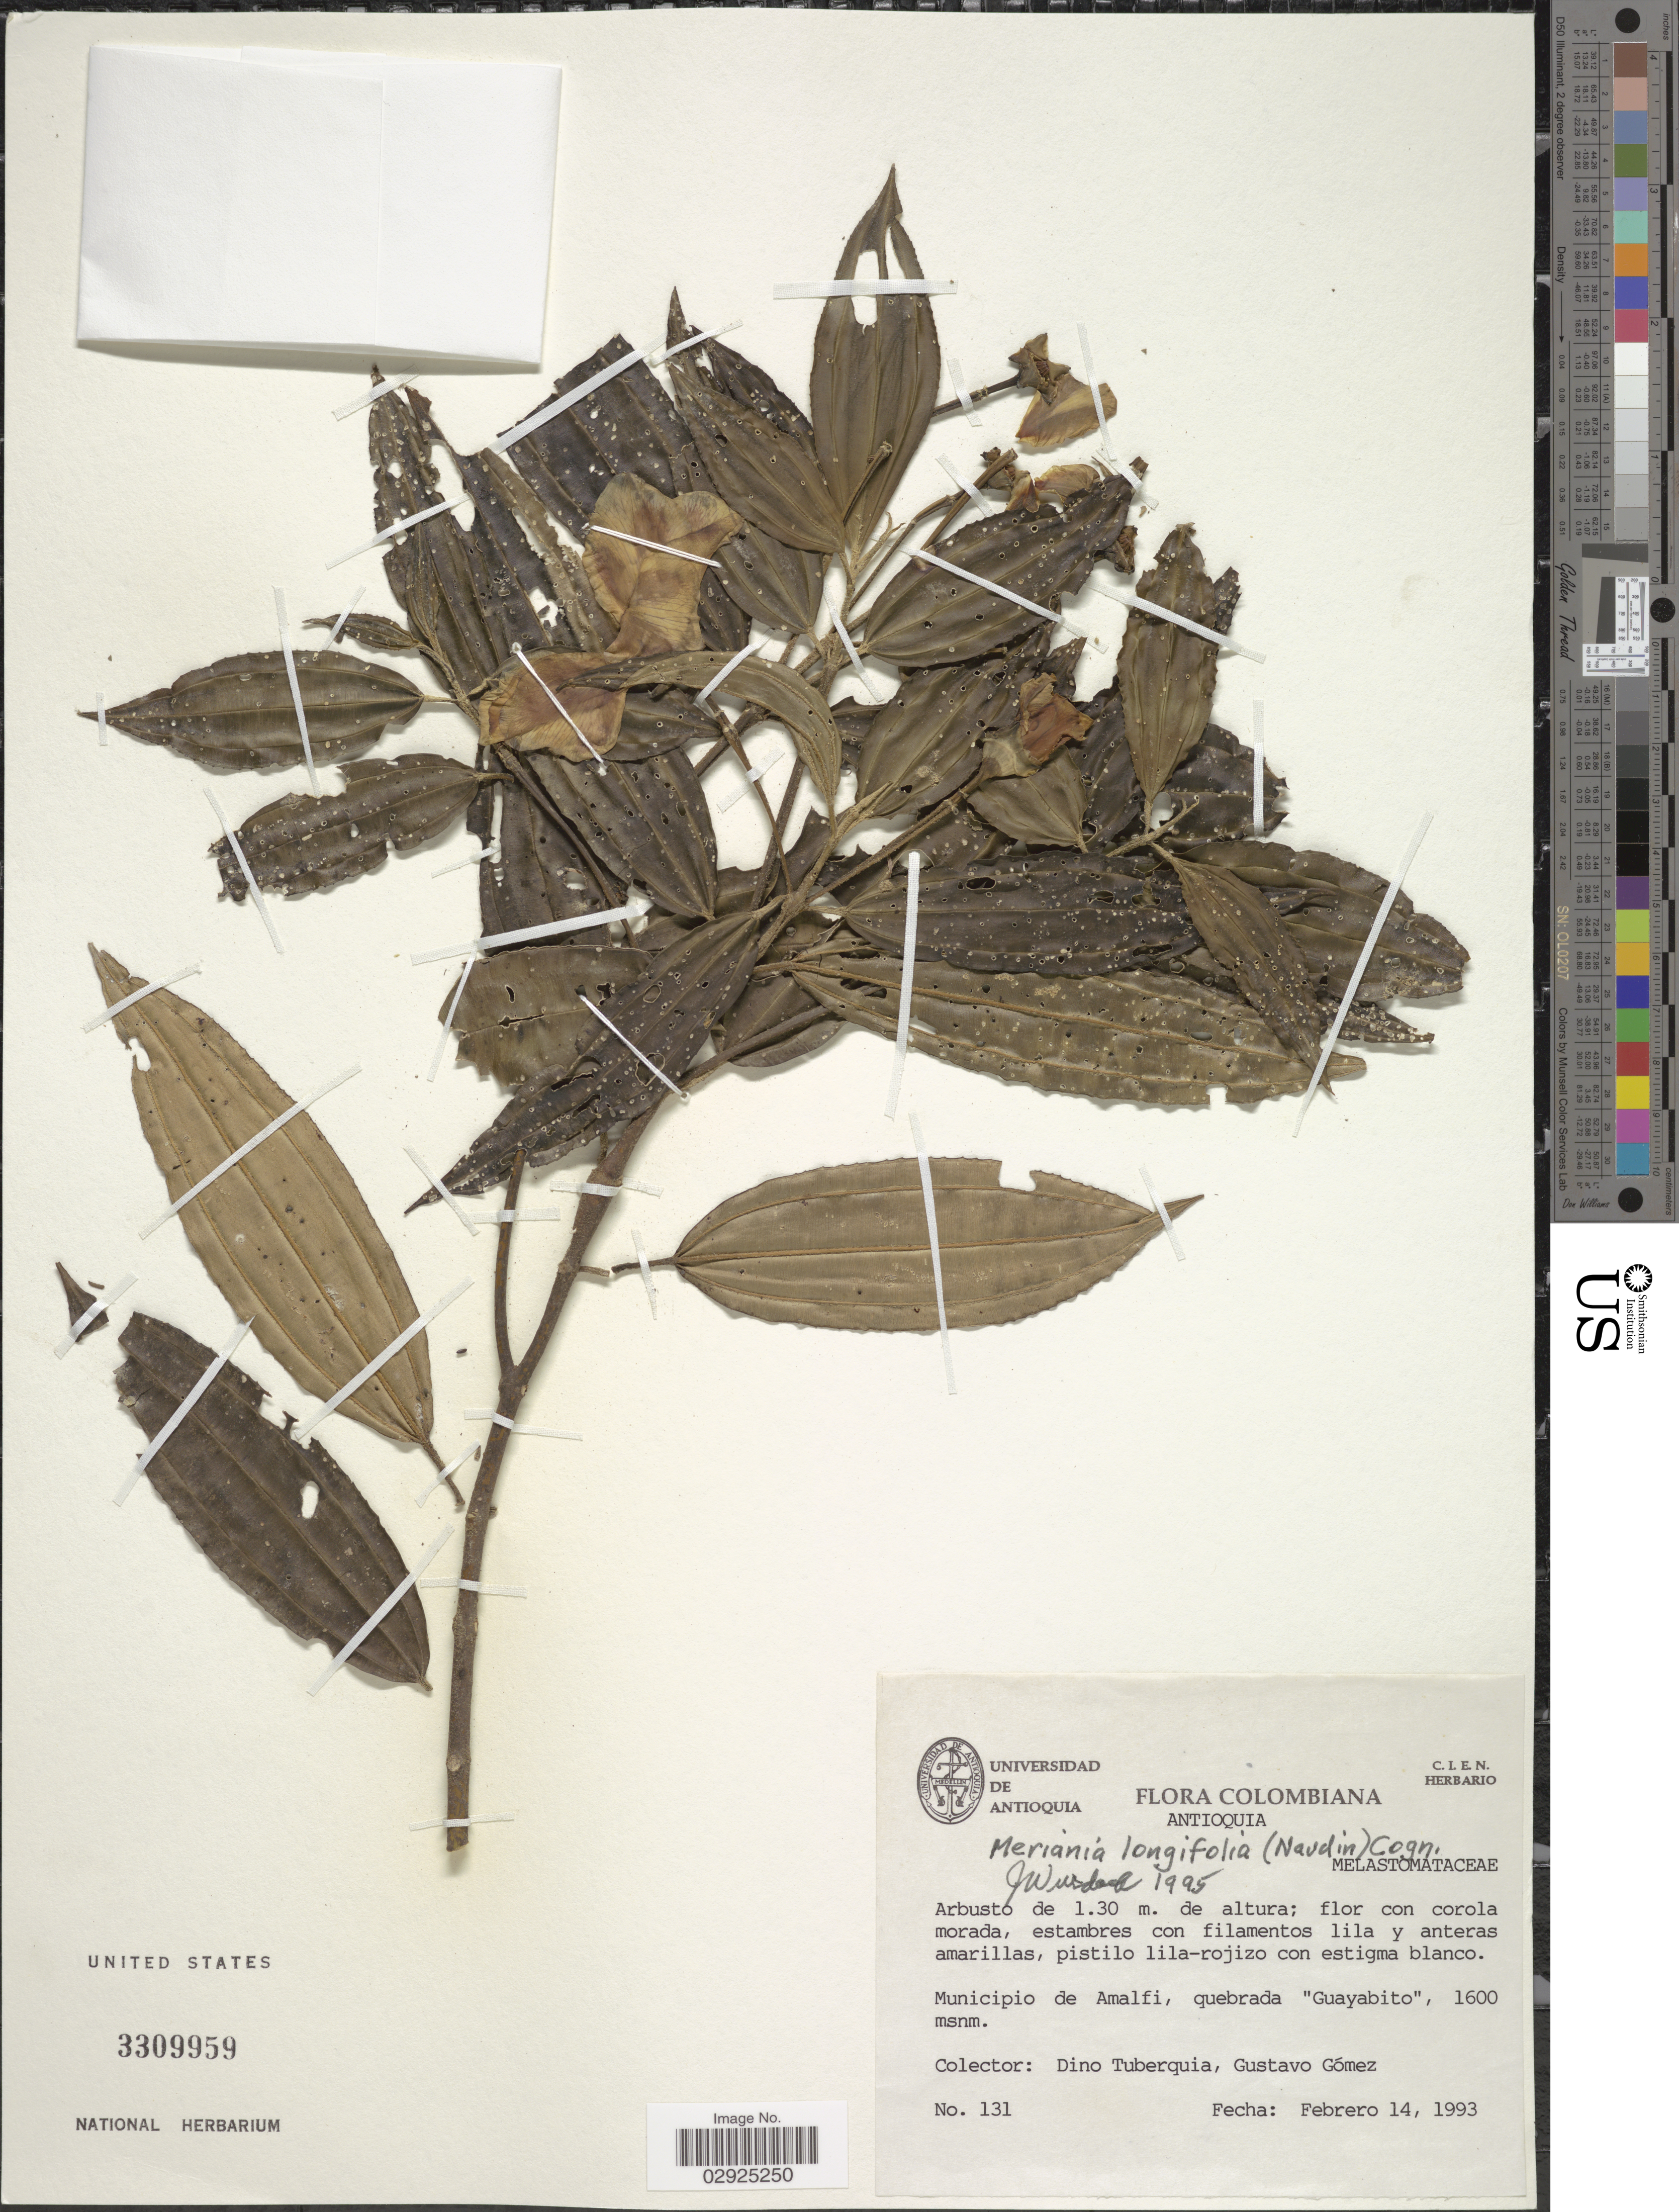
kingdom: Plantae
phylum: Tracheophyta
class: Magnoliopsida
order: Myrtales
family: Melastomataceae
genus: Meriania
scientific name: Meriania longifolia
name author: (Naudin) Cogn.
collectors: D. Tuberquia & G. Gomez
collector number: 131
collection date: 1993-02-14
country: Colombia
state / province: Antioquia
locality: Municipio de Amalfi, quebrada "Guayabito".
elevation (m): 1600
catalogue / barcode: US 3309959